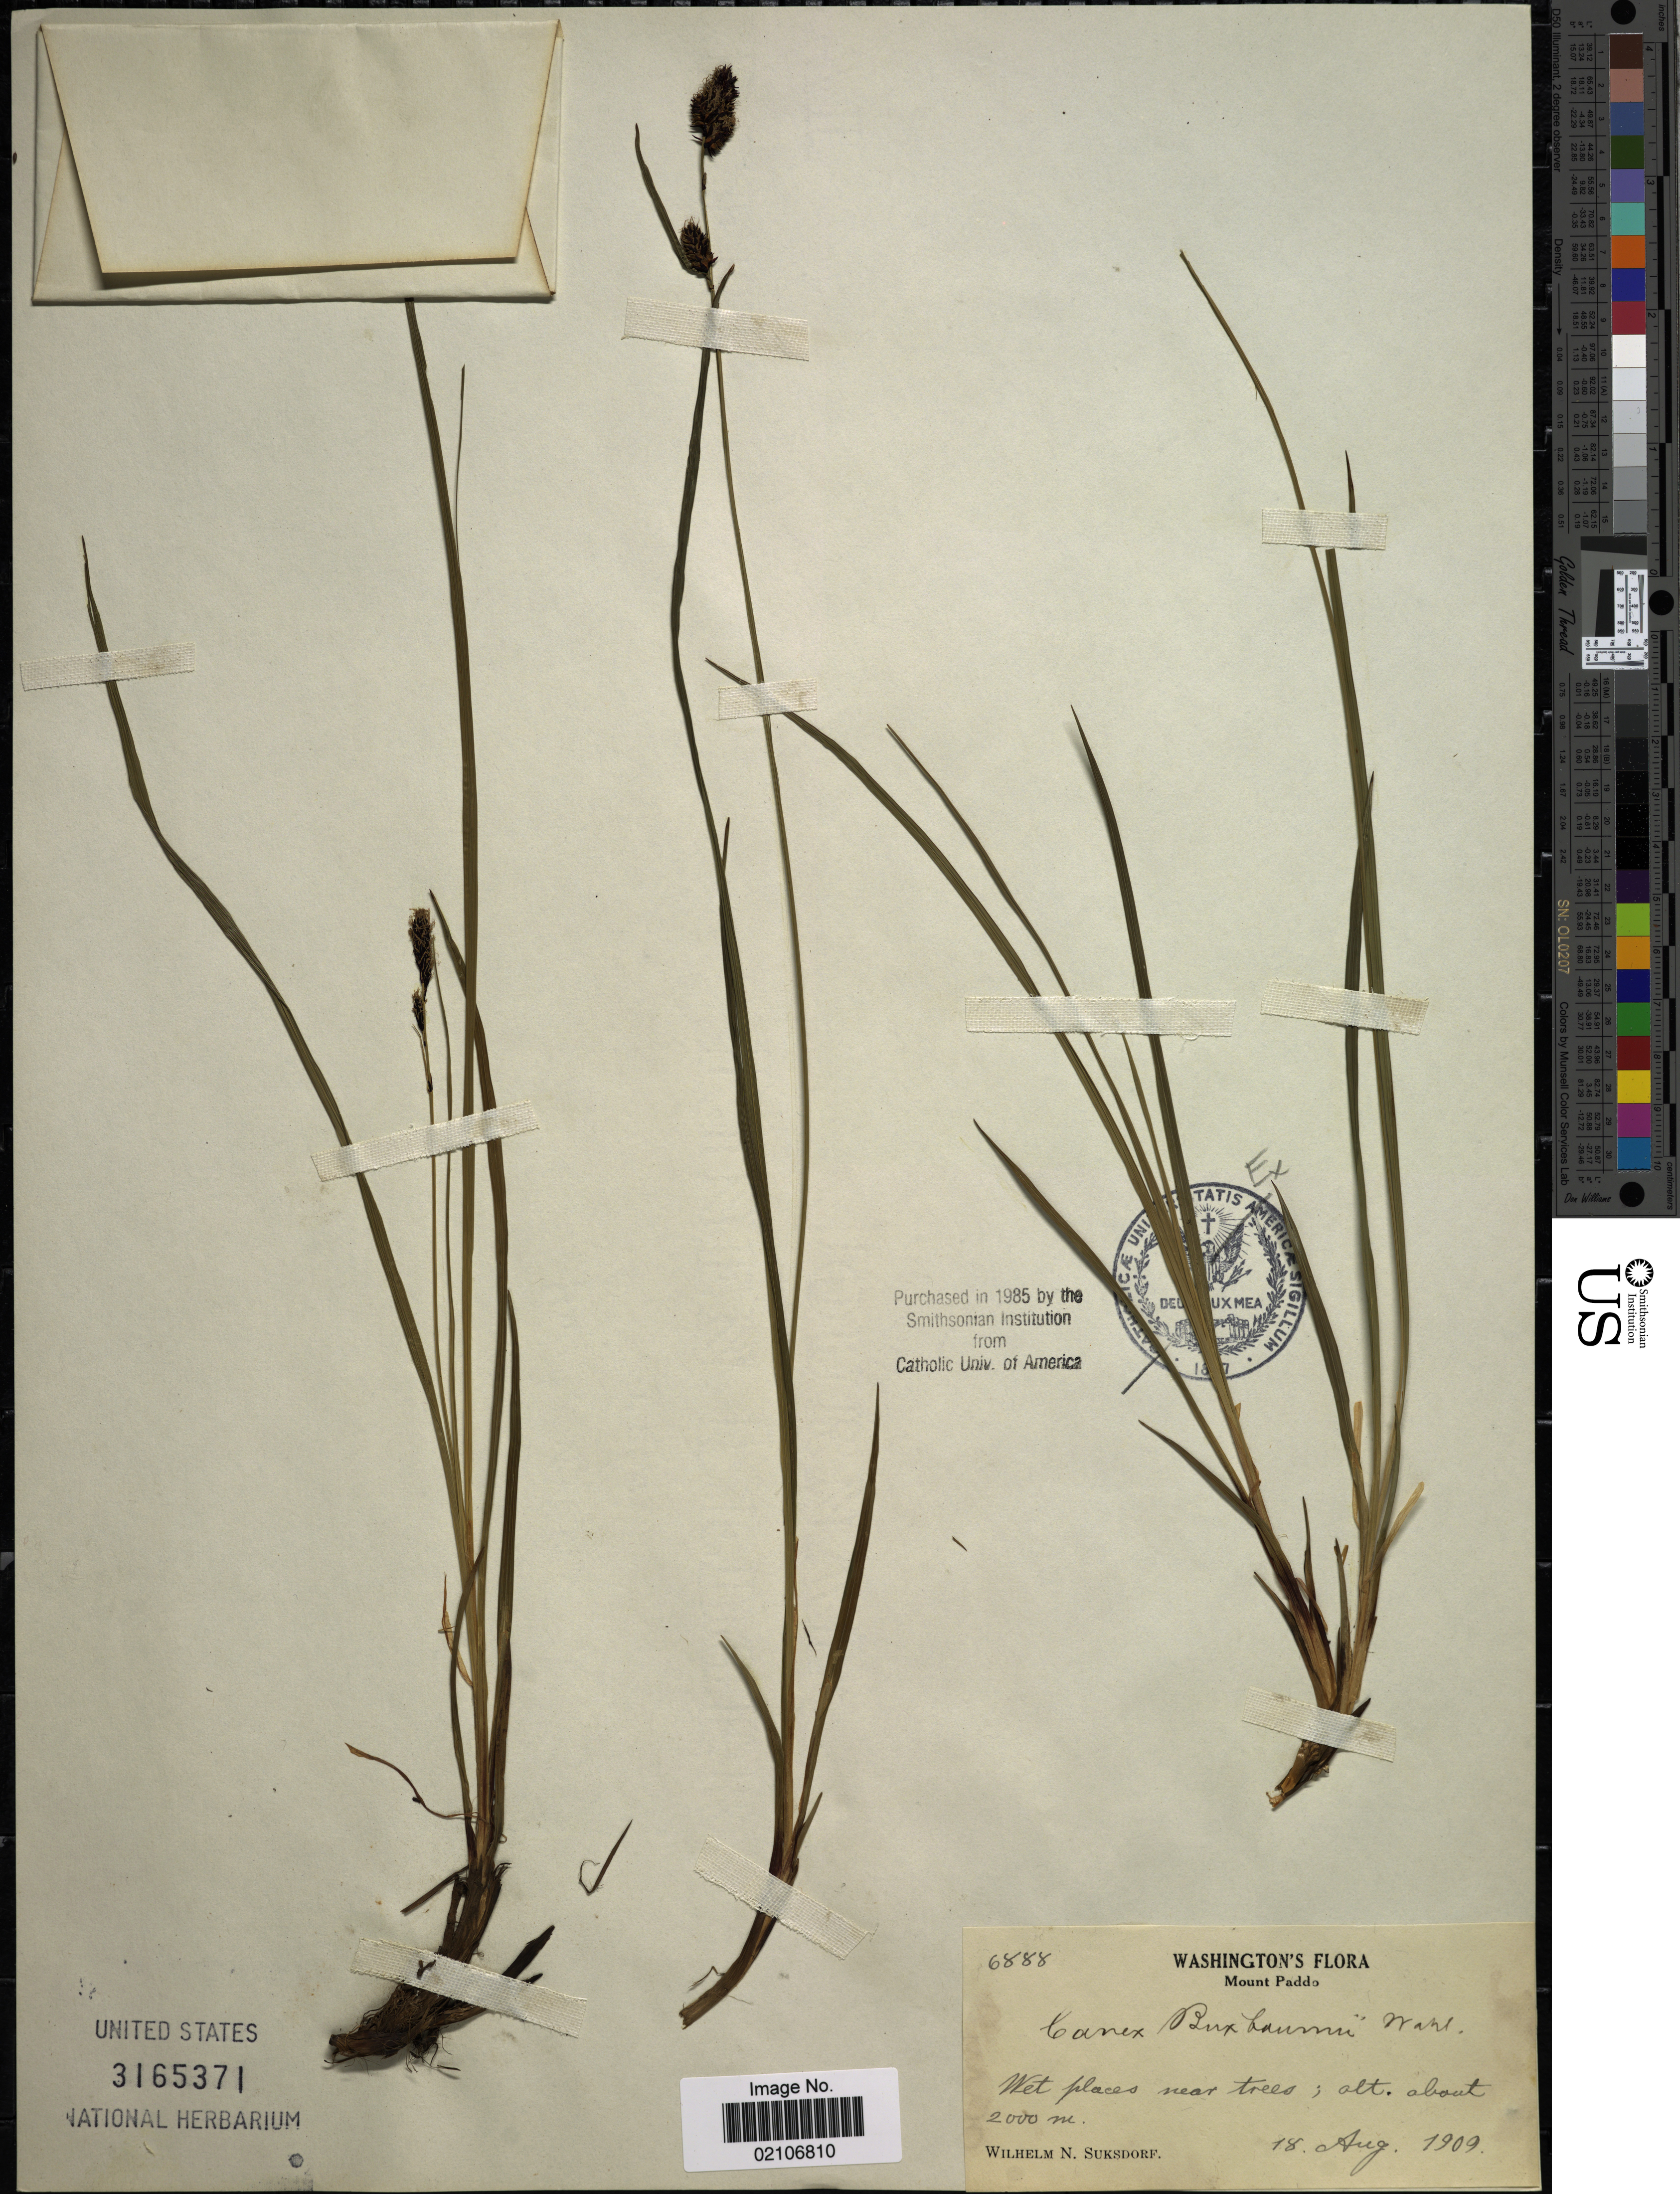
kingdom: Plantae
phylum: Tracheophyta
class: Liliopsida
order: Poales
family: Cyperaceae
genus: Carex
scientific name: Carex buxbaumii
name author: Wahlenb.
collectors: W. N. Suksdorf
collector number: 6888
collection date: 1909-08-18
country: United States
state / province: Washington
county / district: Skamania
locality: Mount Paddo. Wet Places near trees.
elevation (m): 2000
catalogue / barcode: US 3165371